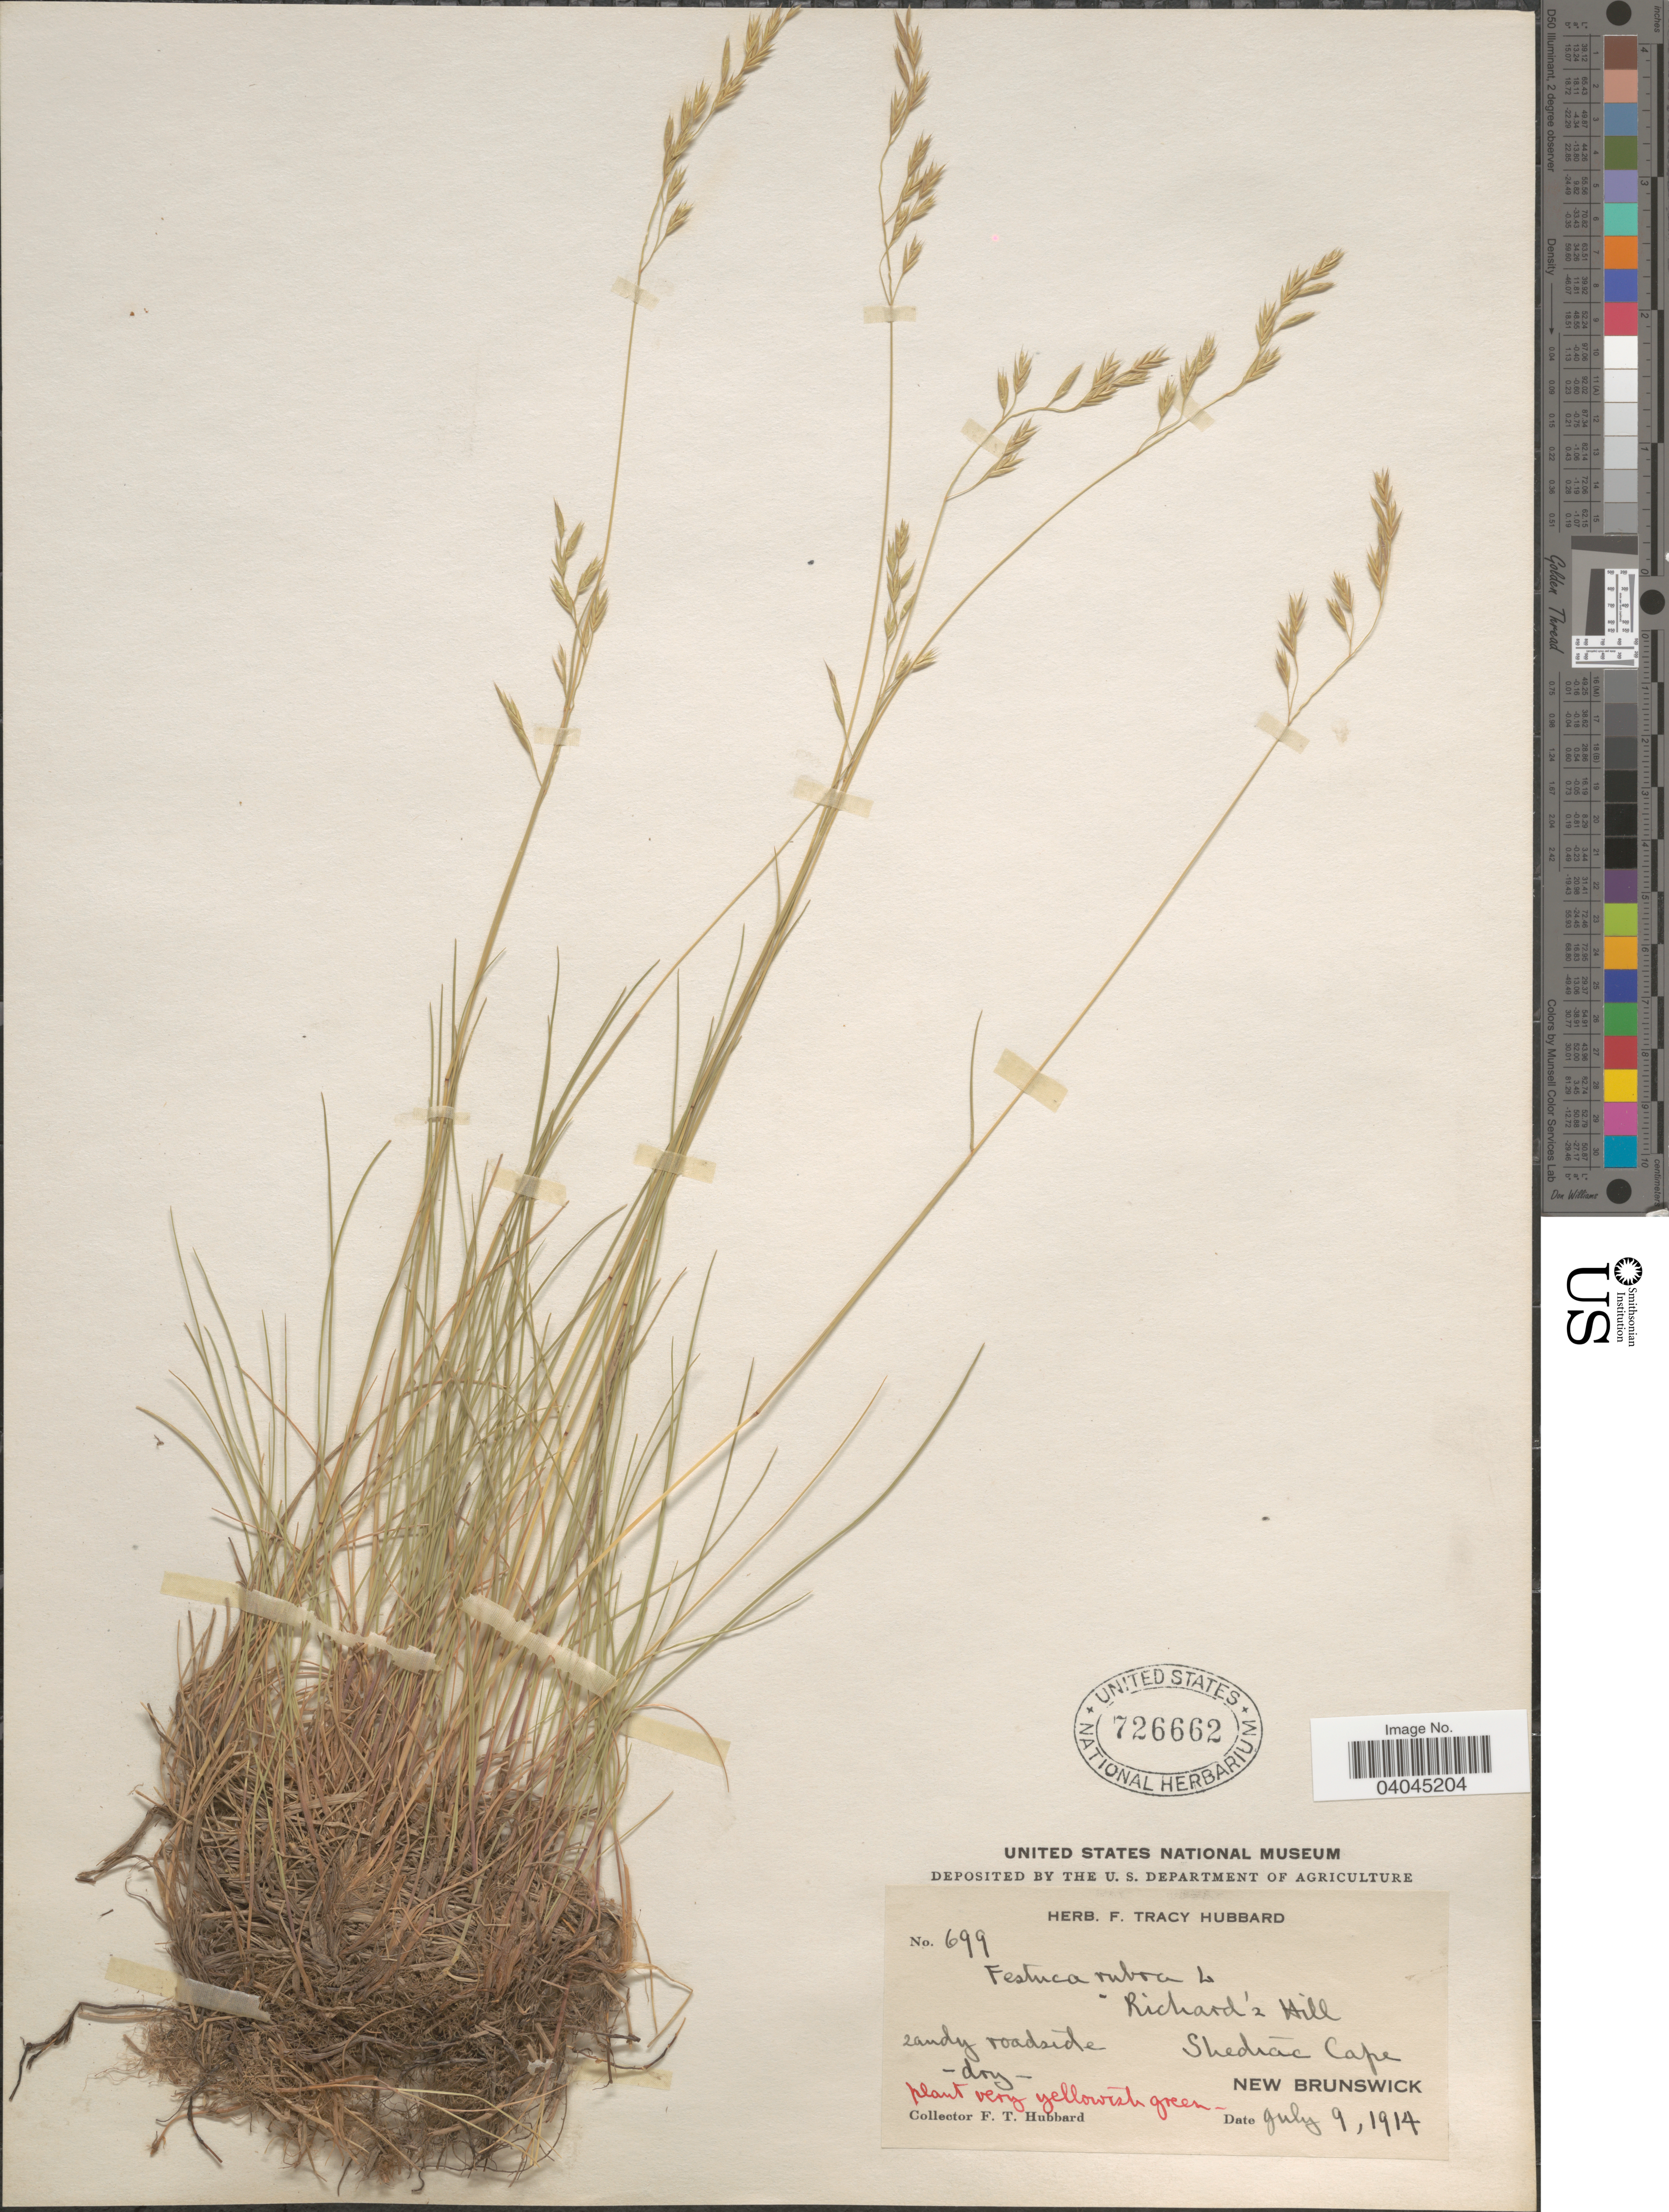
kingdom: Plantae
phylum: Tracheophyta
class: Liliopsida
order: Poales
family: Poaceae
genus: Festuca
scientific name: Festuca rubra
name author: L.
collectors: F. T. Hubbard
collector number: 699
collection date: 1914-07-09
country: Canada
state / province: New Brunswick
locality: Richard's Hill. Shediac Cape.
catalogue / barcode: US 726662